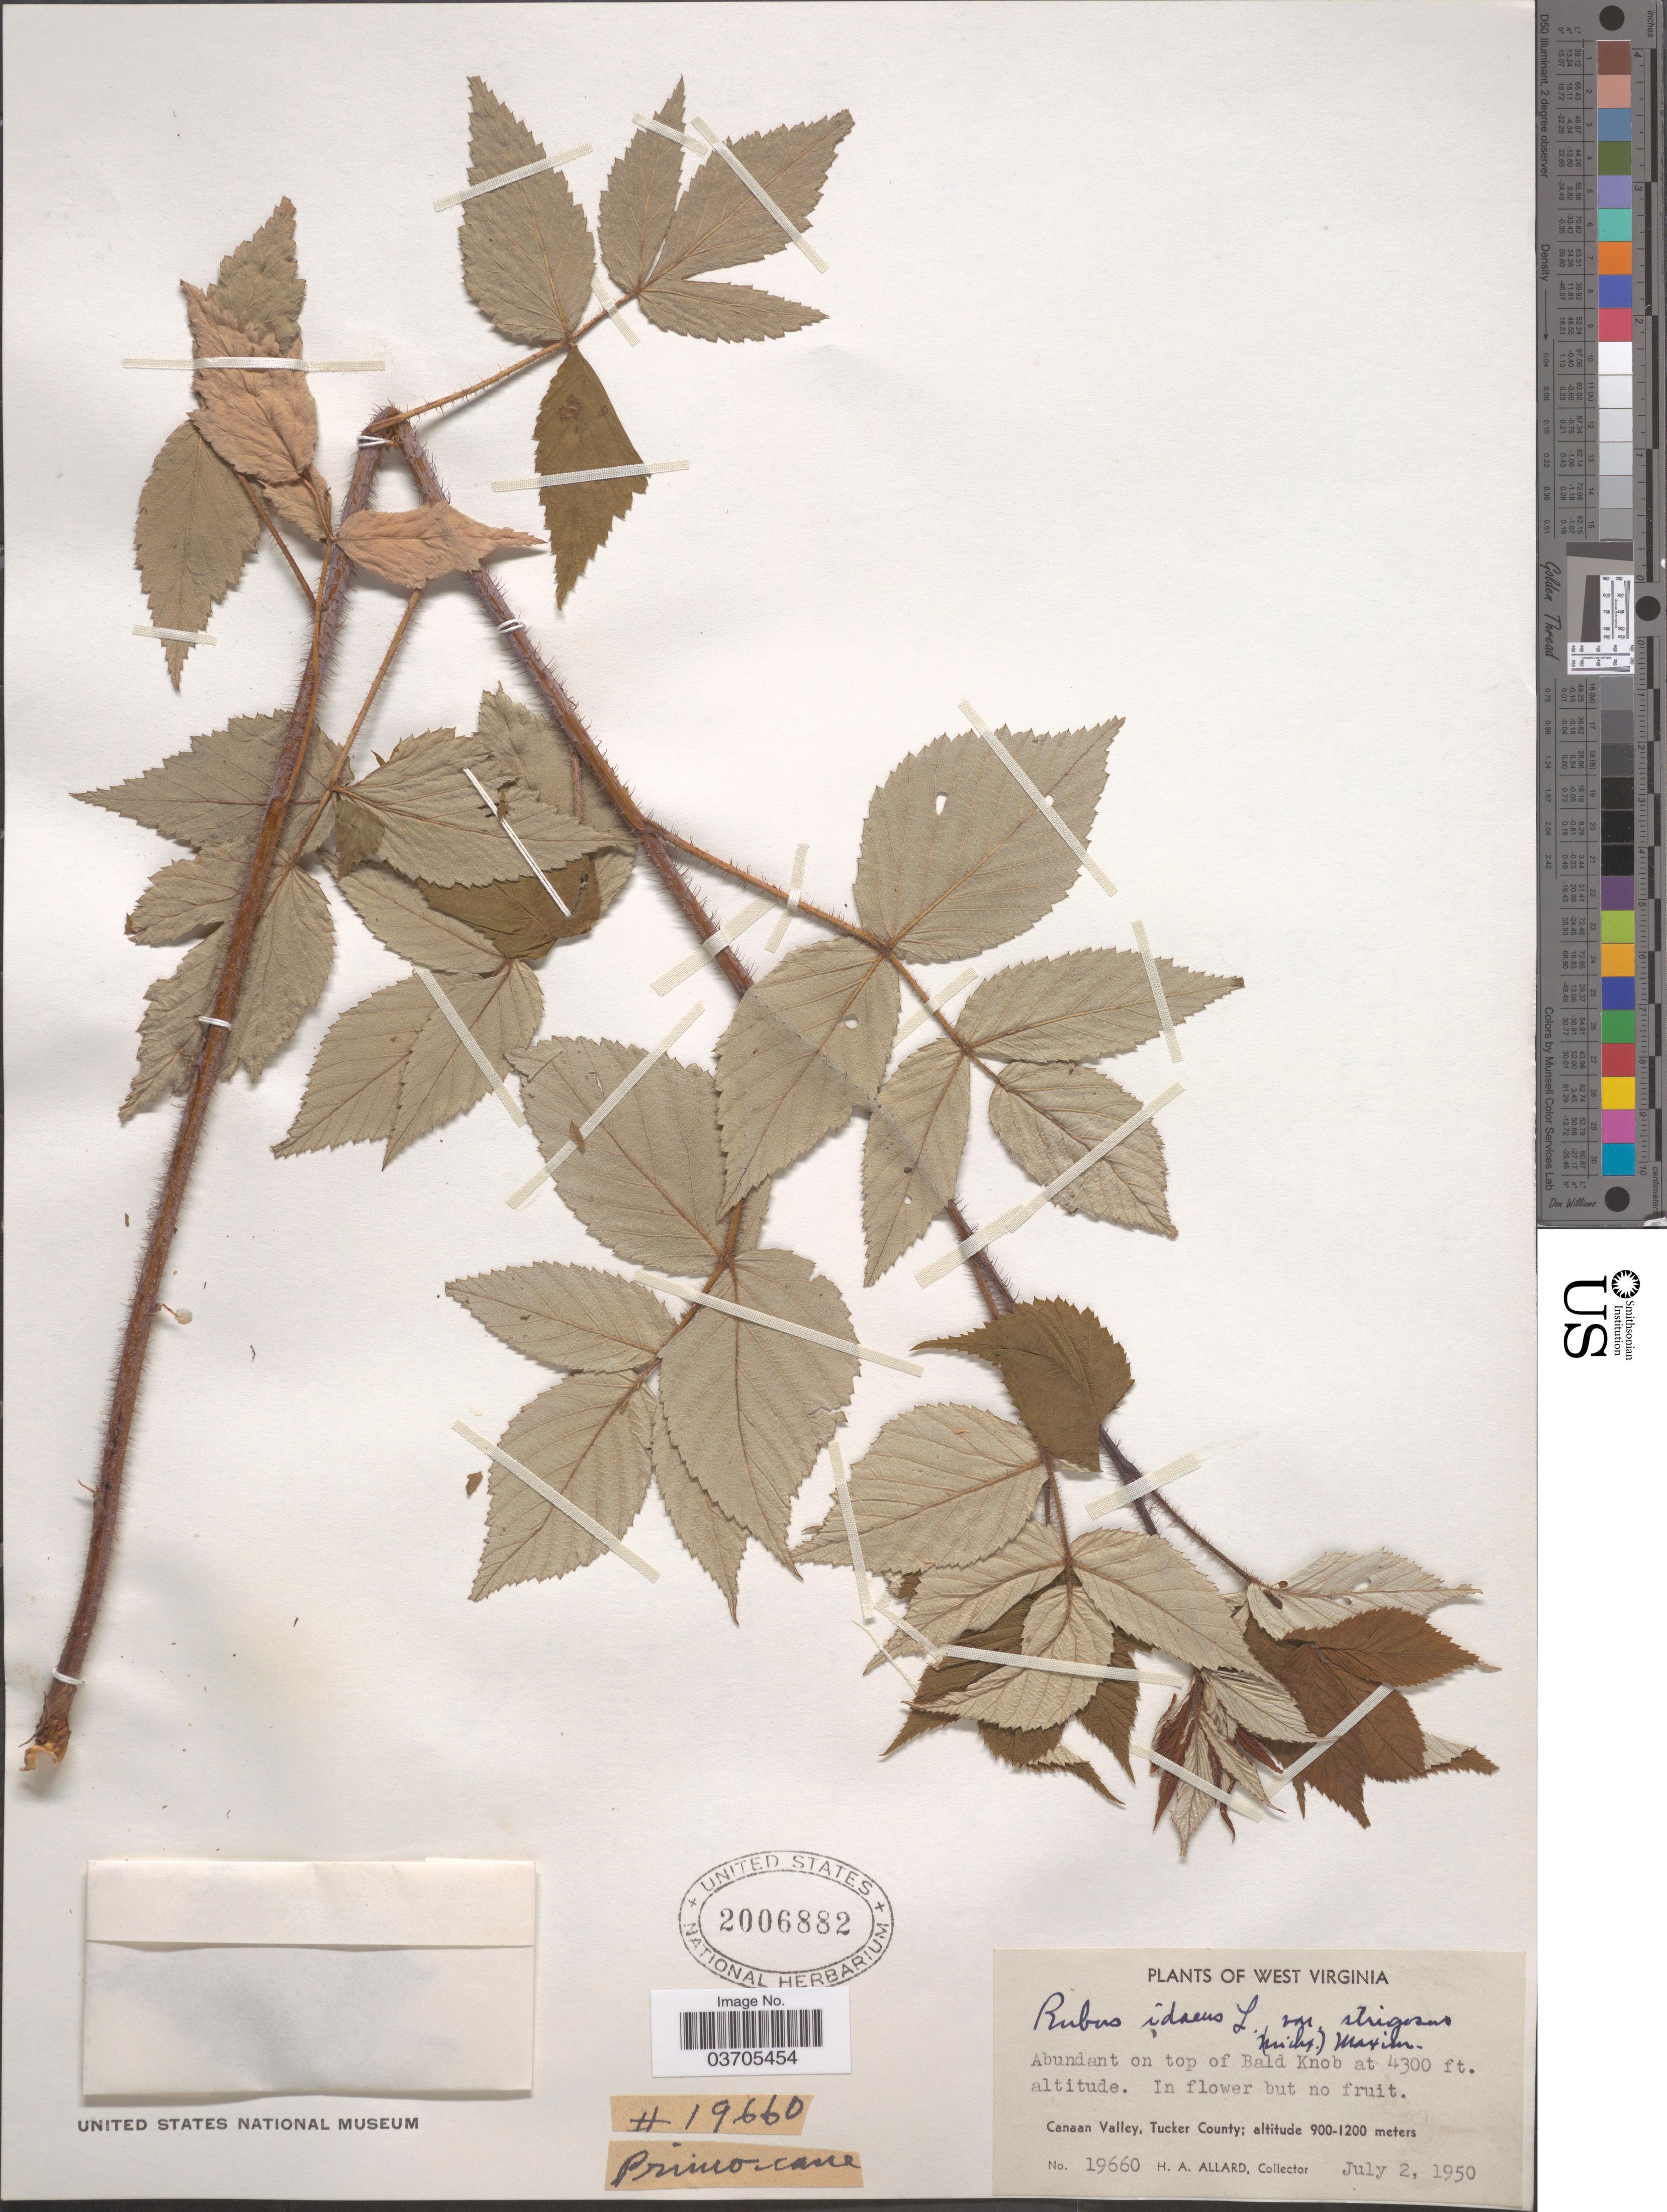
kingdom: Plantae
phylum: Tracheophyta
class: Magnoliopsida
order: Rosales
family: Rosaceae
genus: Rubus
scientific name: Rubus idaeus var. strigosus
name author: (Michx.) Maxim.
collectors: H. A. Allard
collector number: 19660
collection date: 1950-07-02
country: United States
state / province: West Virginia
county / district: Tucker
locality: Abundant on top of Bald Knob. Canaan Valley,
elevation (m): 1311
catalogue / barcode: US 2006882